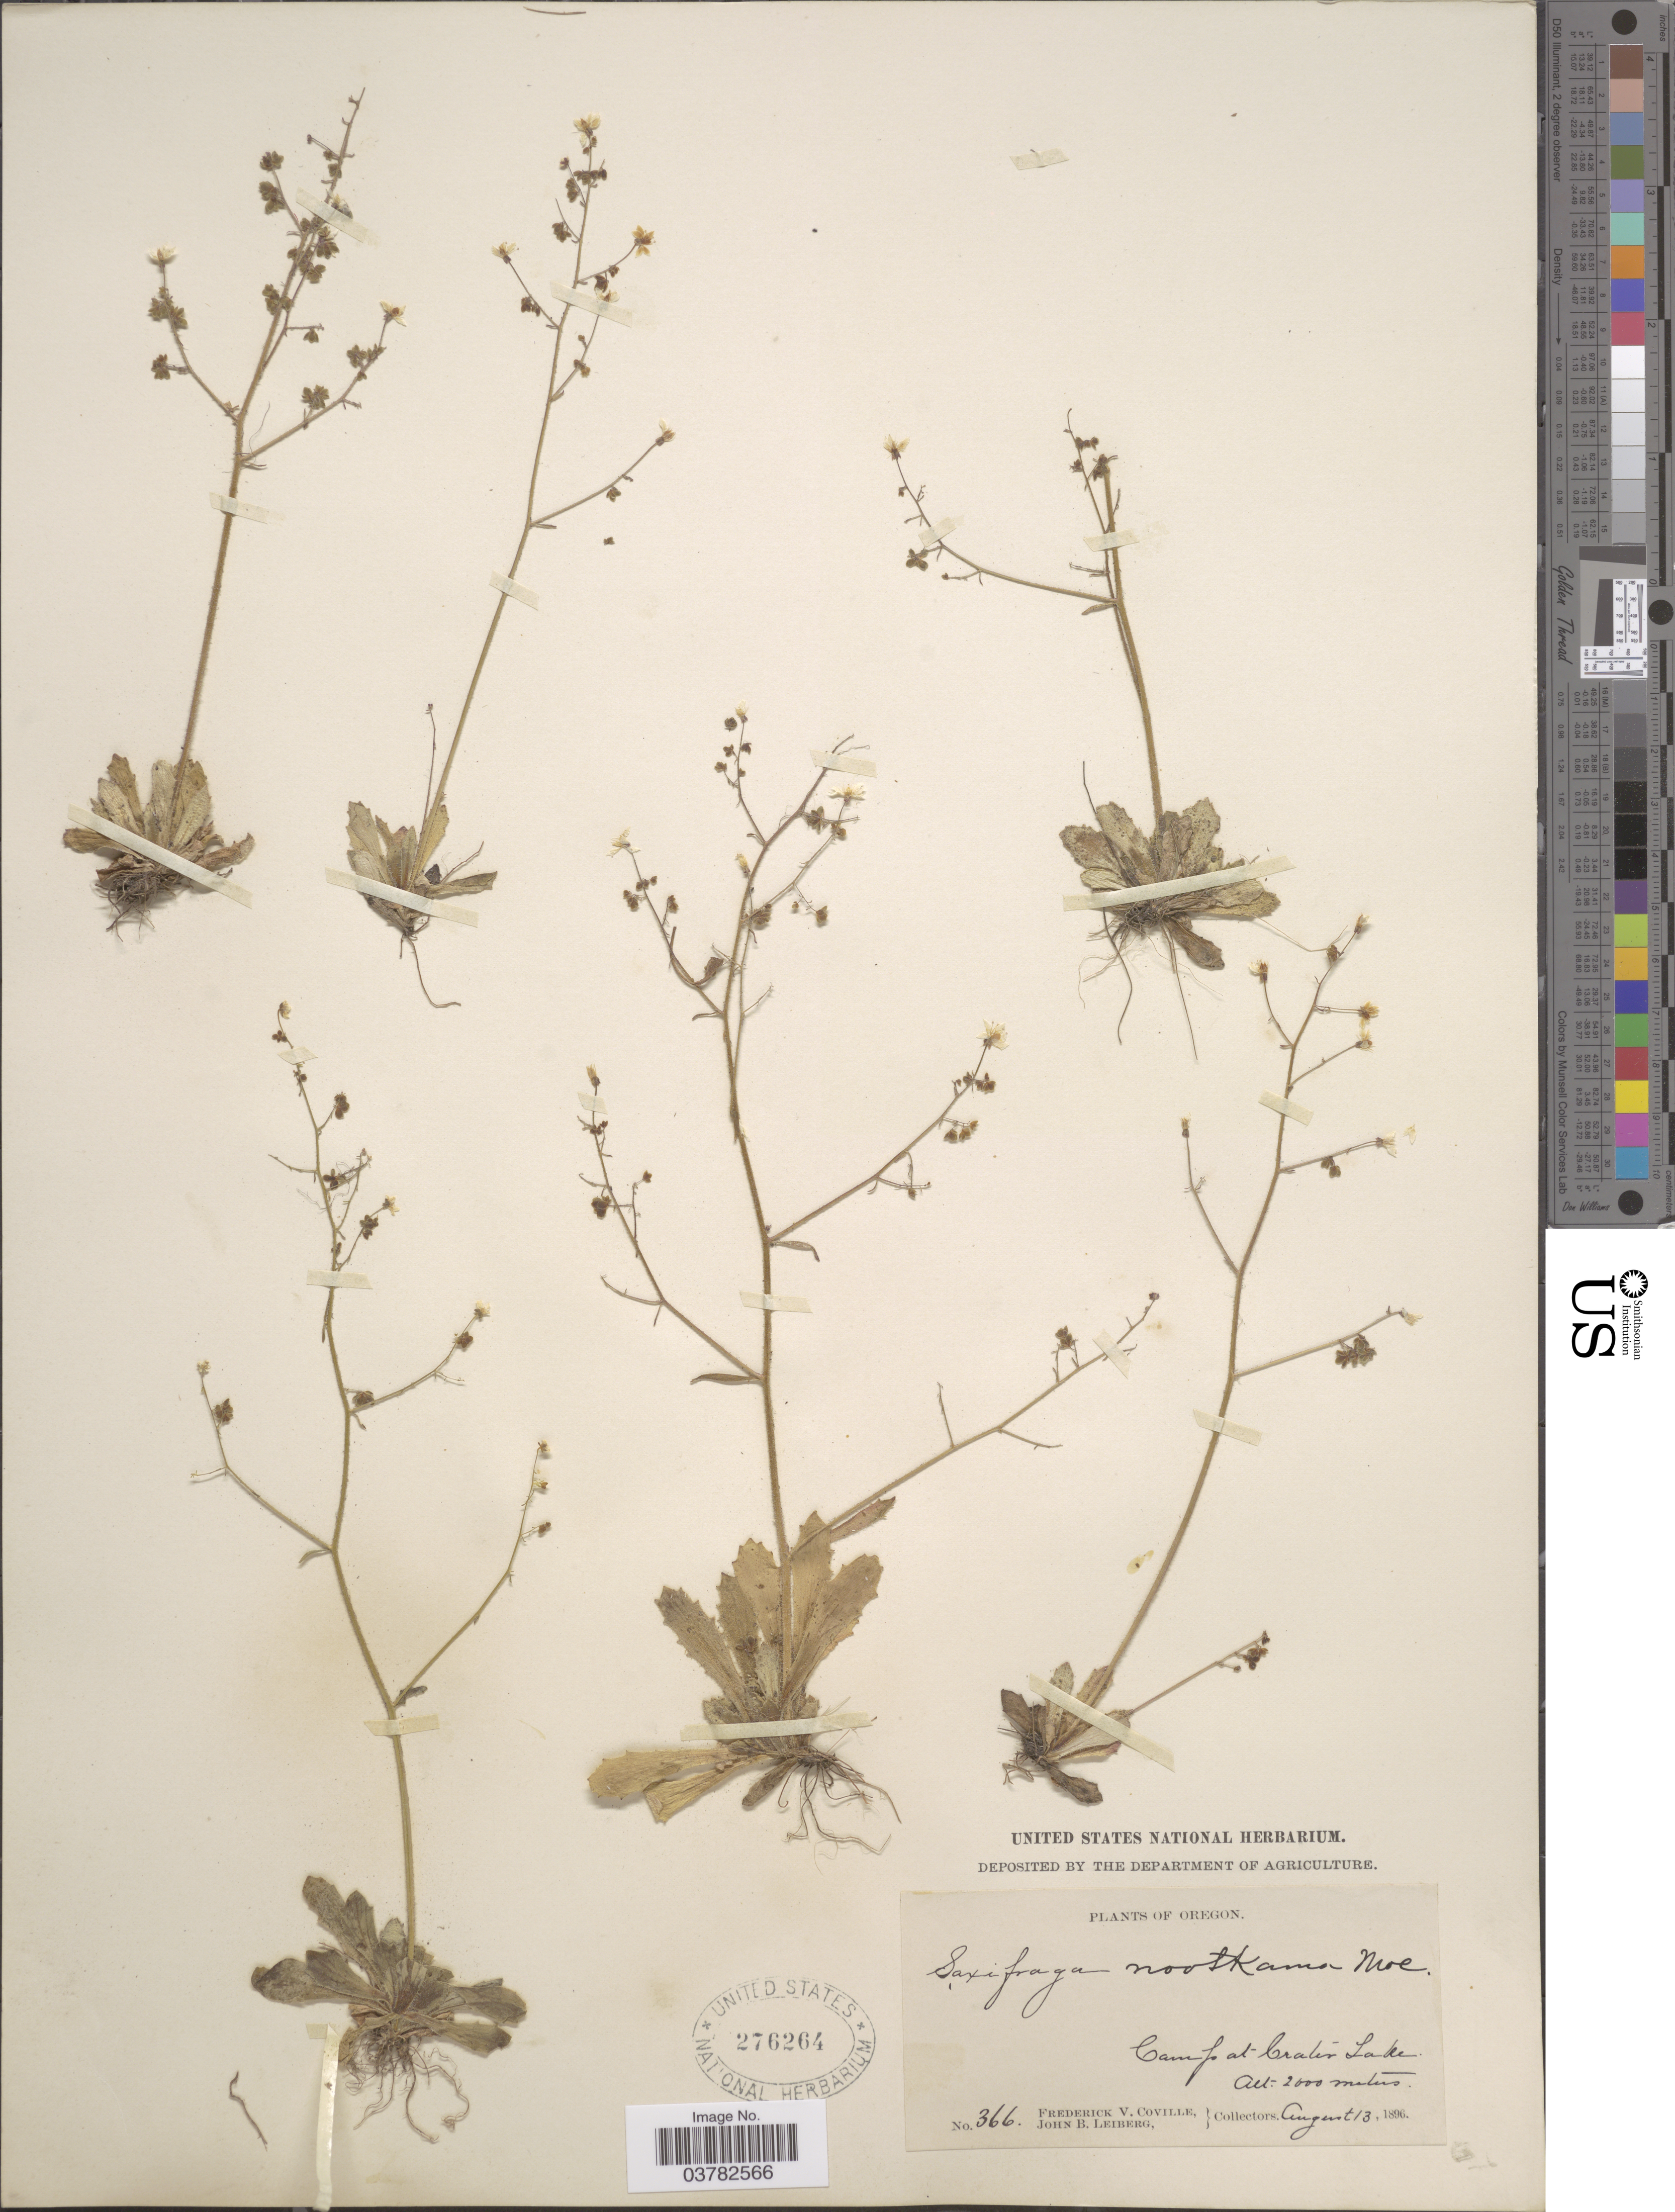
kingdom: Plantae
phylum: Tracheophyta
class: Magnoliopsida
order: Saxifragales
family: Saxifragaceae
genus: Micranthes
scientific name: Micranthes stellaris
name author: (L.) Galasso et al.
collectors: F. V. Coville & J. B. Leiberg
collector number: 366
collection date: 1896-08-13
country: United States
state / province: Oregon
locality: Camp at Crater Lake.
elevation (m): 2000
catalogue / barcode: US 276264